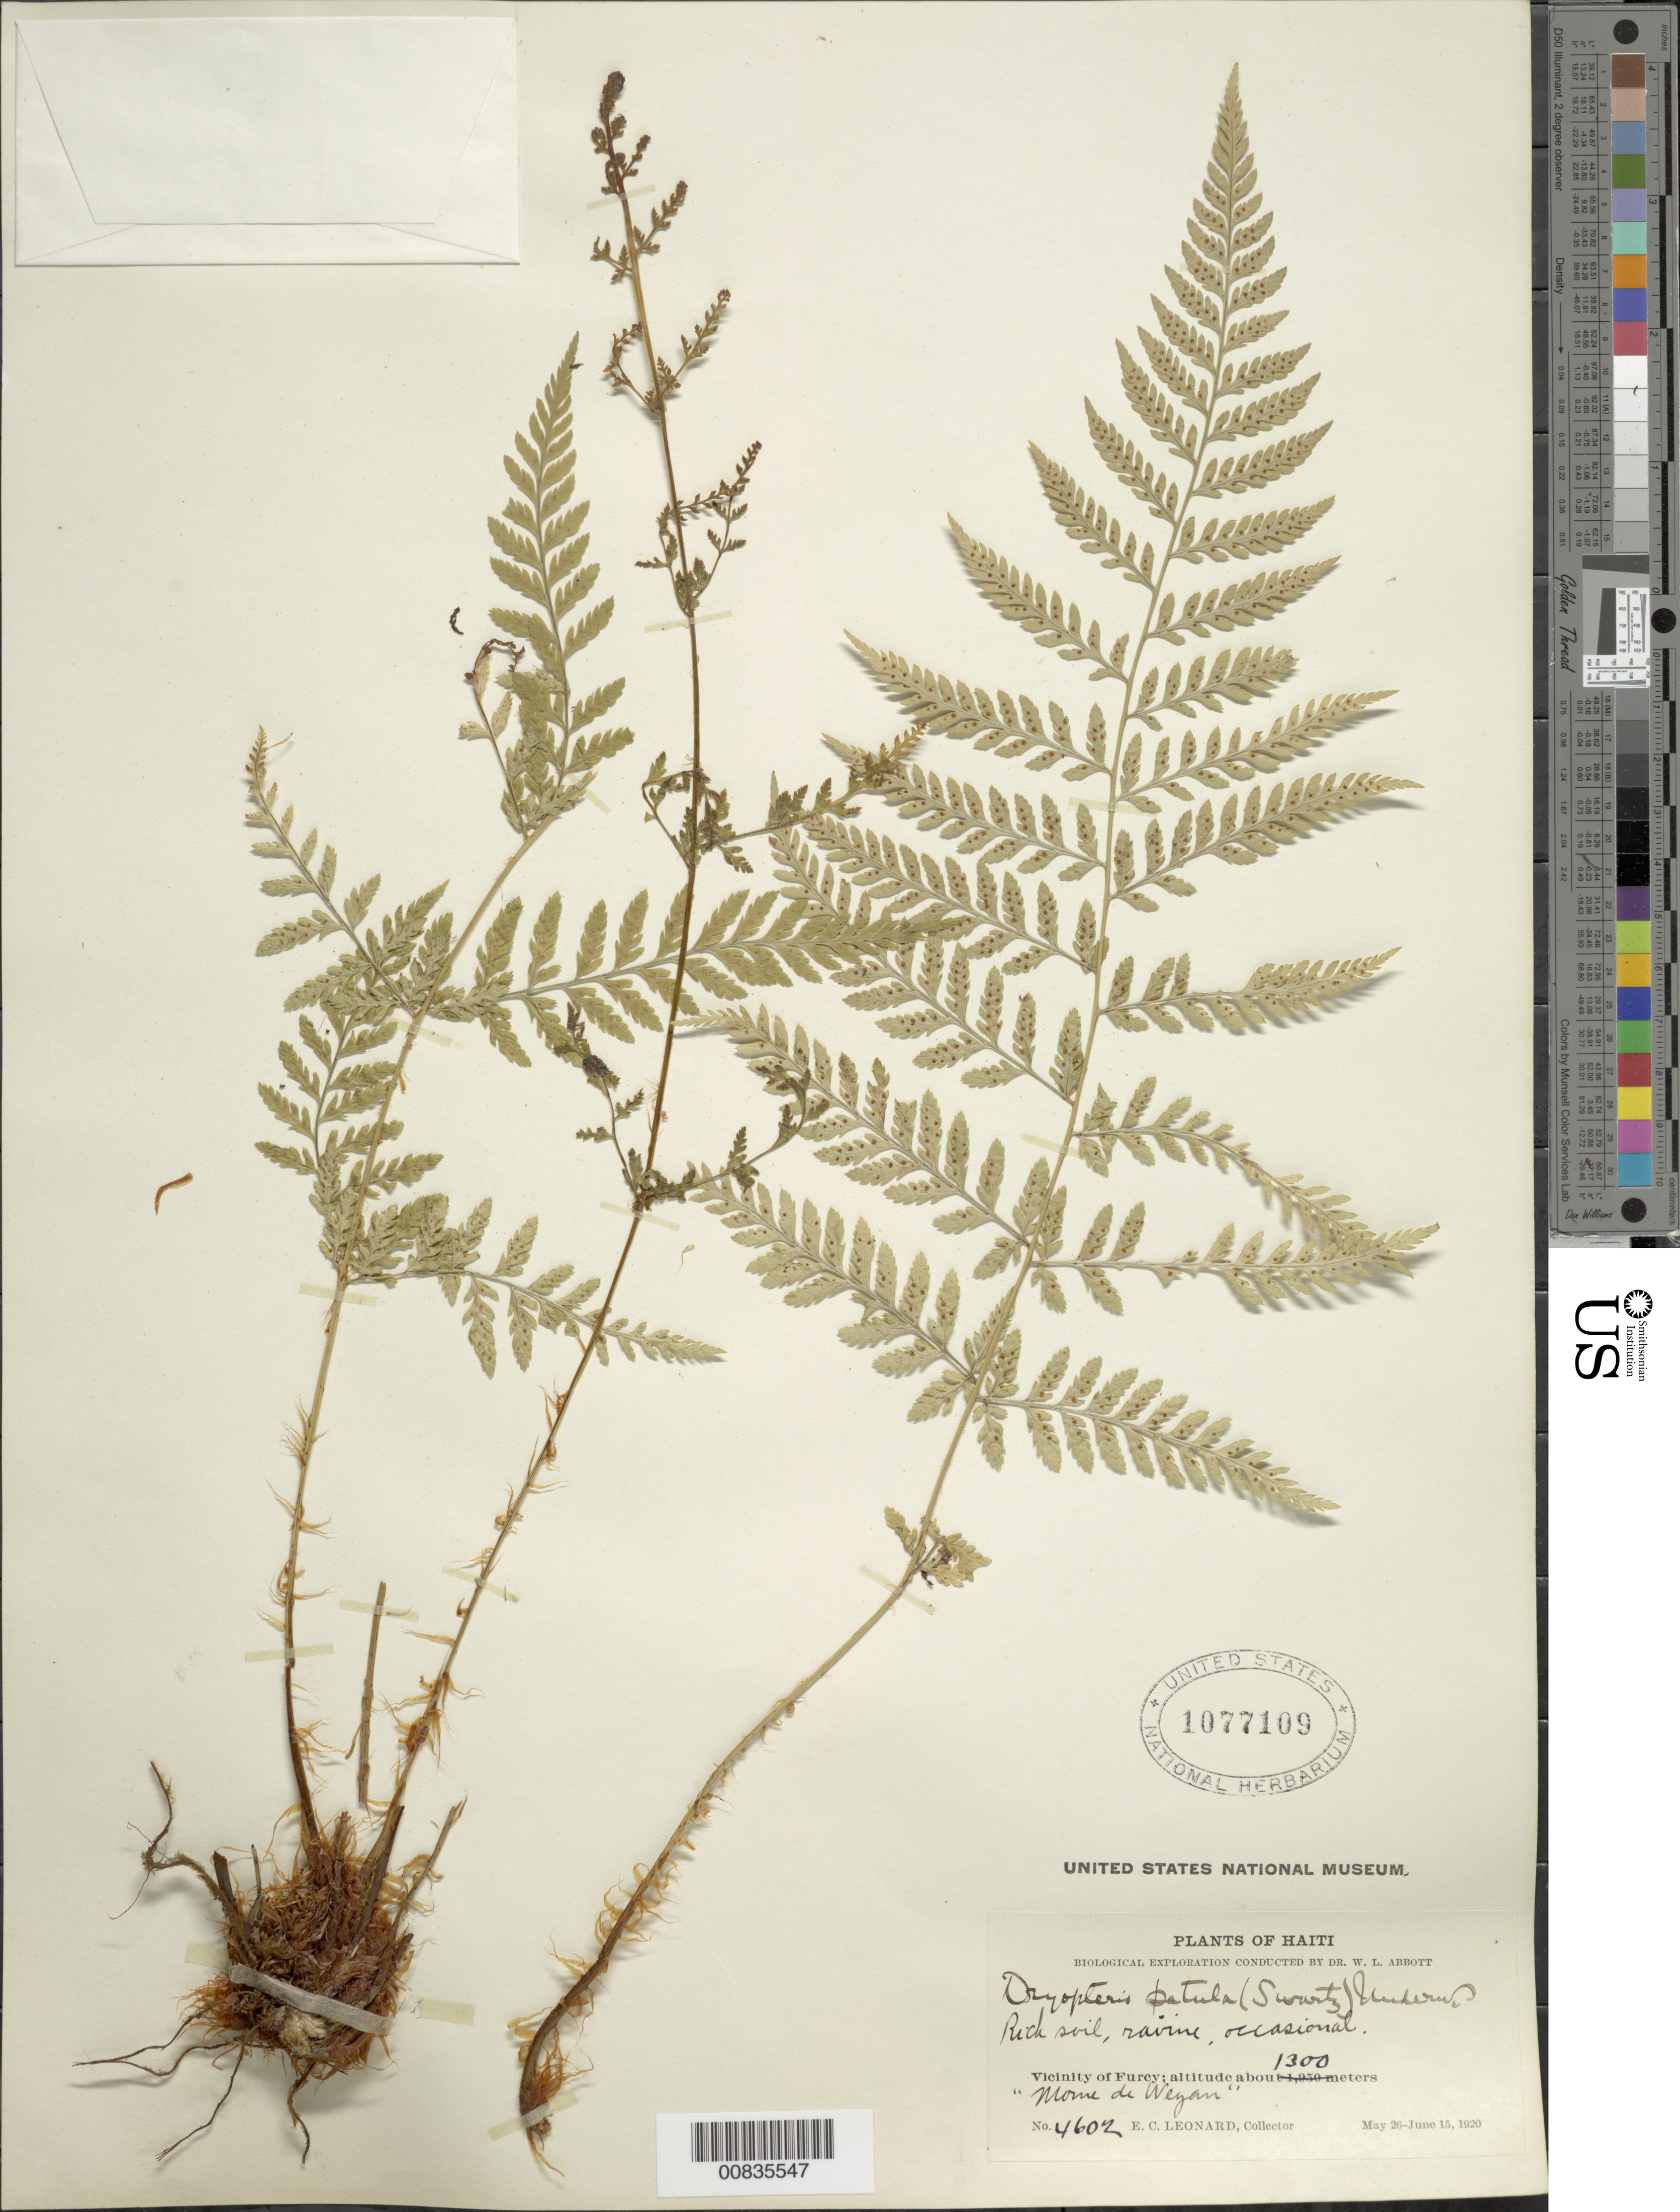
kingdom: Plantae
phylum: Tracheophyta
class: Polypodiopsida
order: Polypodiales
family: Dryopteridaceae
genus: Dryopteris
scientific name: Dryopteris patula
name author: (Sw.) Underw.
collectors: E. C. Leonard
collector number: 4602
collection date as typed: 26 May 1920 to 15 Jun 1920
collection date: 1920-05-26/1920-06-15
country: Haiti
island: Hispaniola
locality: Furcy vicinity, Morne de Weyan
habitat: Rich soil, ravine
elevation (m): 1300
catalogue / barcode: US 1077109